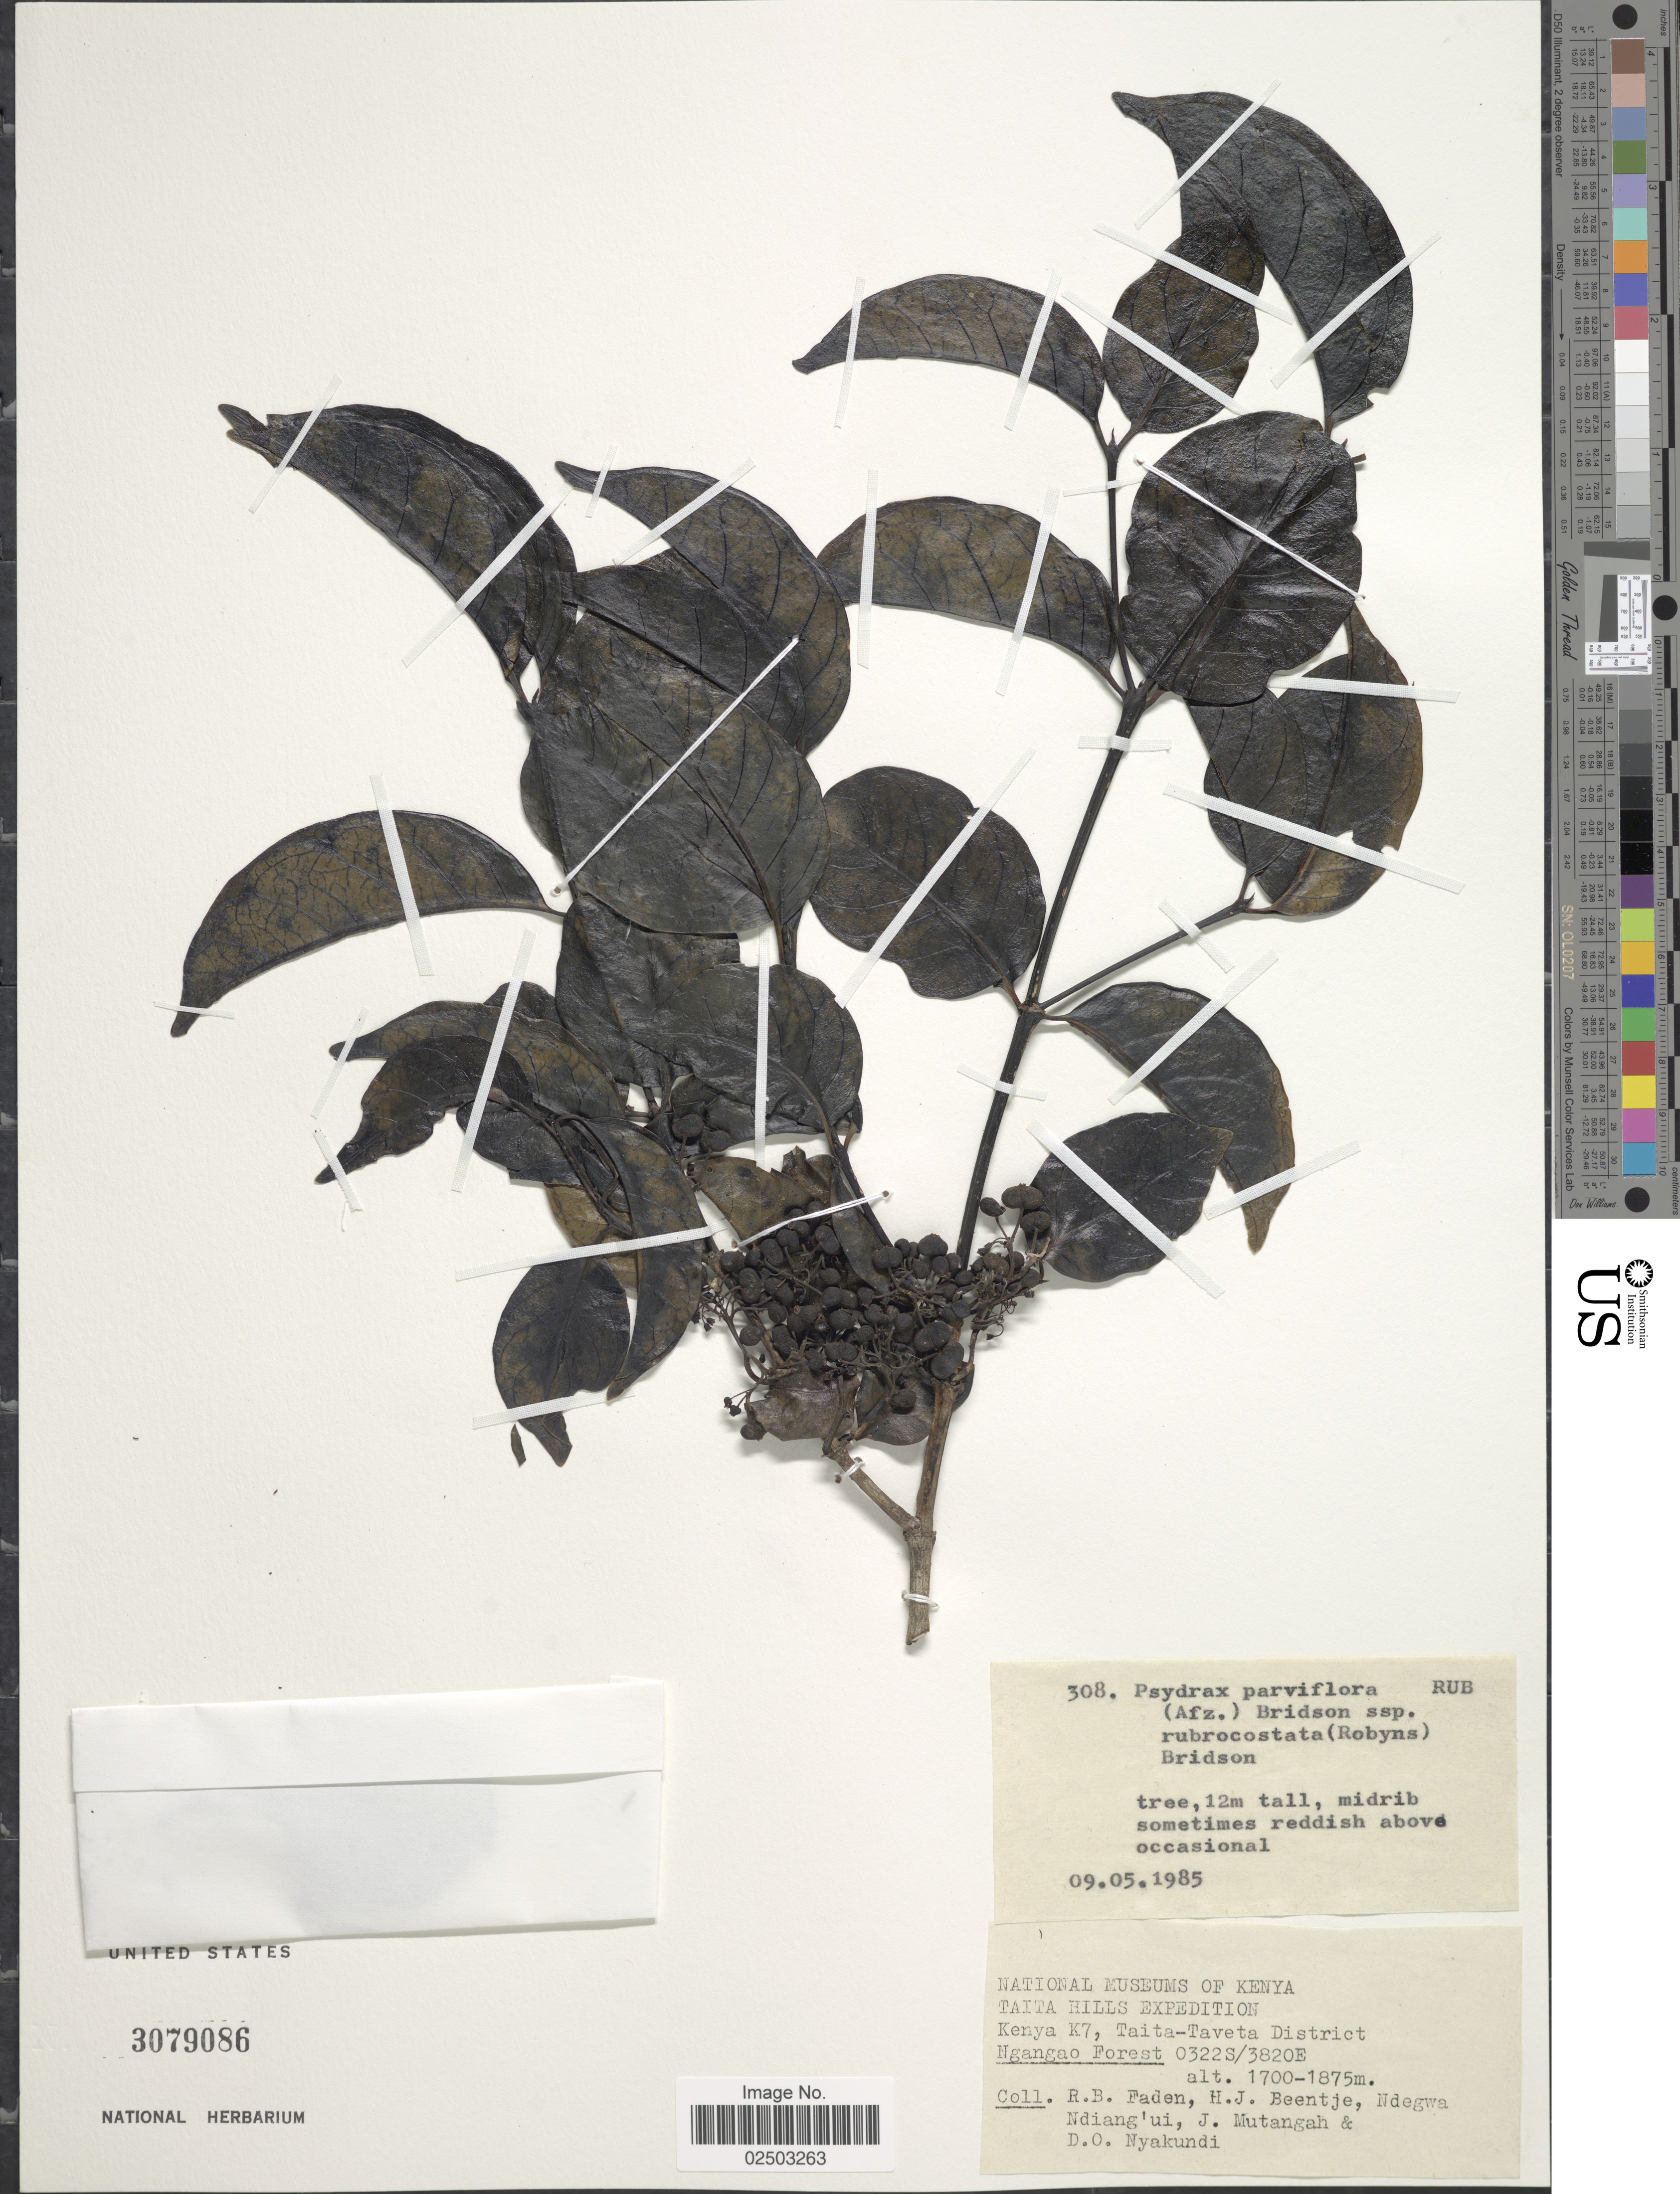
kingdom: Plantae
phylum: Tracheophyta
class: Magnoliopsida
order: Gentianales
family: Rubiaceae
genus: Canthium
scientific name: Canthium parviflorum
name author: Lam.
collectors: R. B. Faden, H. J. Beentje, Ndegwa Ndiang'ui, J. Mutangah & D. Nyakundi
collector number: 308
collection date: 1985-05-09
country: Kenya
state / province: Taita Taveta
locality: Kenya Taita Hills, Kenya K7, Taita-Taveta District, Ngangao Forest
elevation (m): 1700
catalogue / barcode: US 3079086